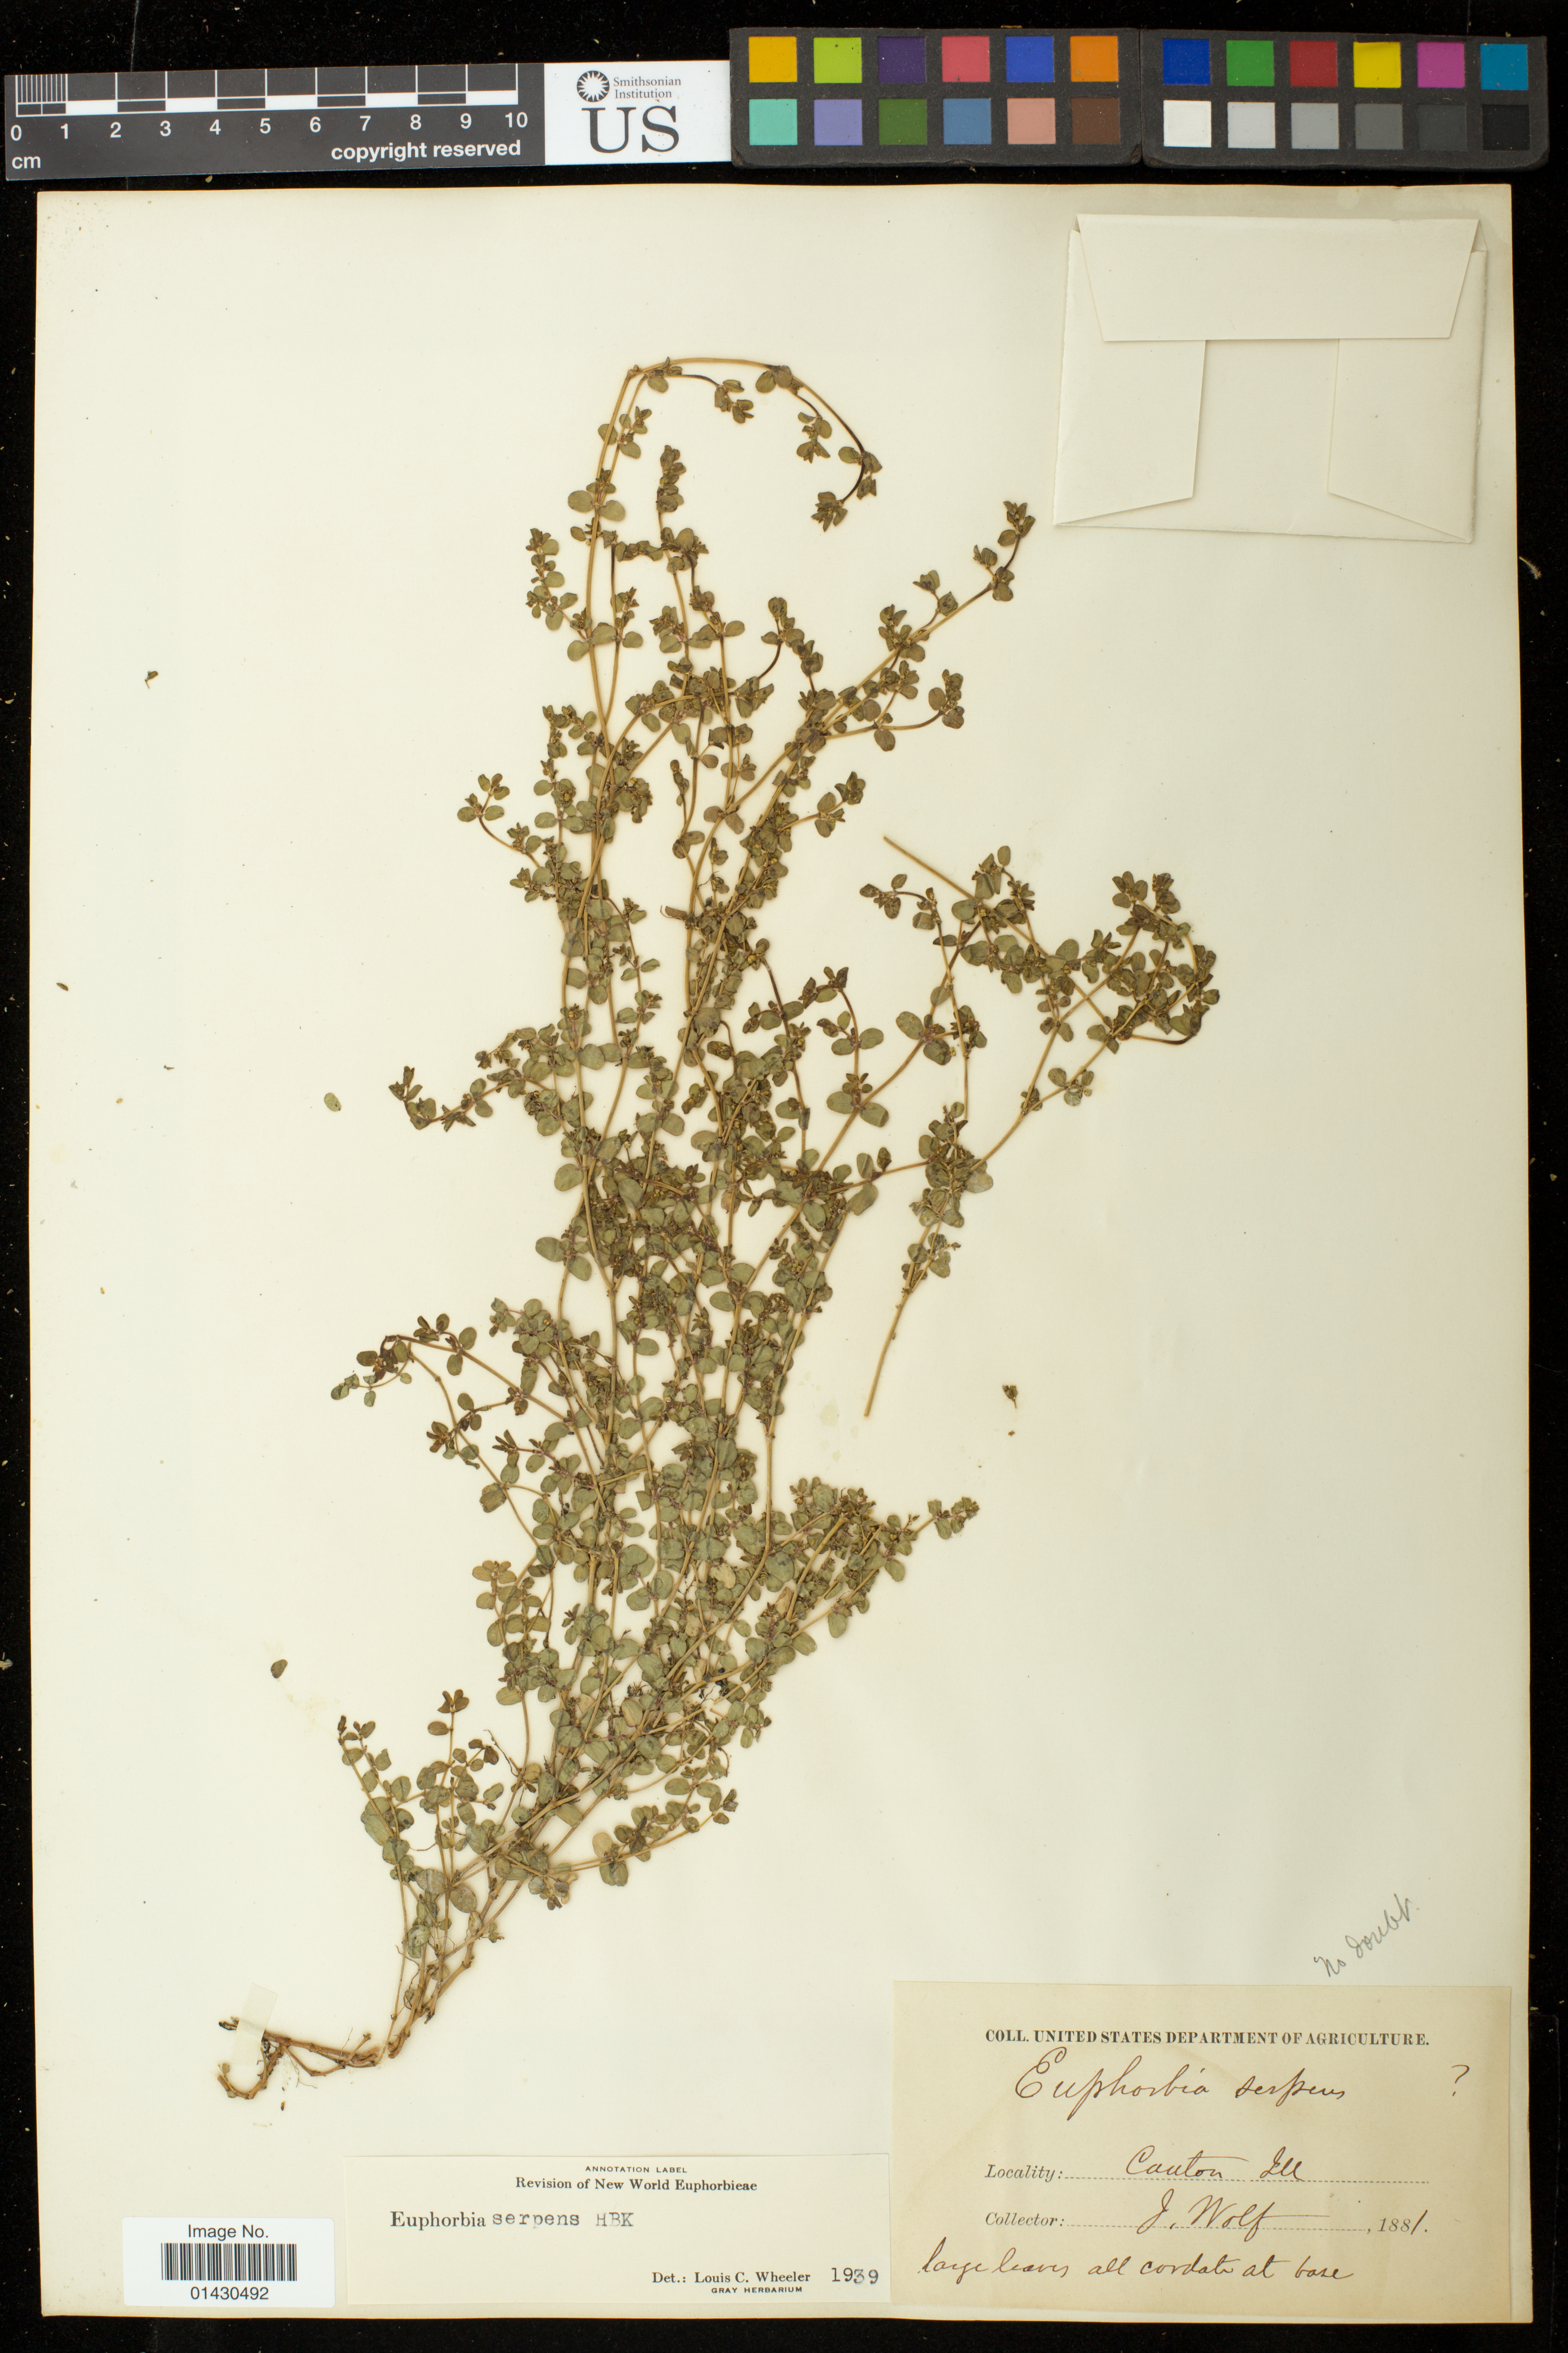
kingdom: Plantae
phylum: Tracheophyta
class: Magnoliopsida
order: Malpighiales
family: Euphorbiaceae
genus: Euphorbia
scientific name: Euphorbia serpens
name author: Kunth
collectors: J. Wolf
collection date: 1881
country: United States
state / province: Illinois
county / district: Fulton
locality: Canton